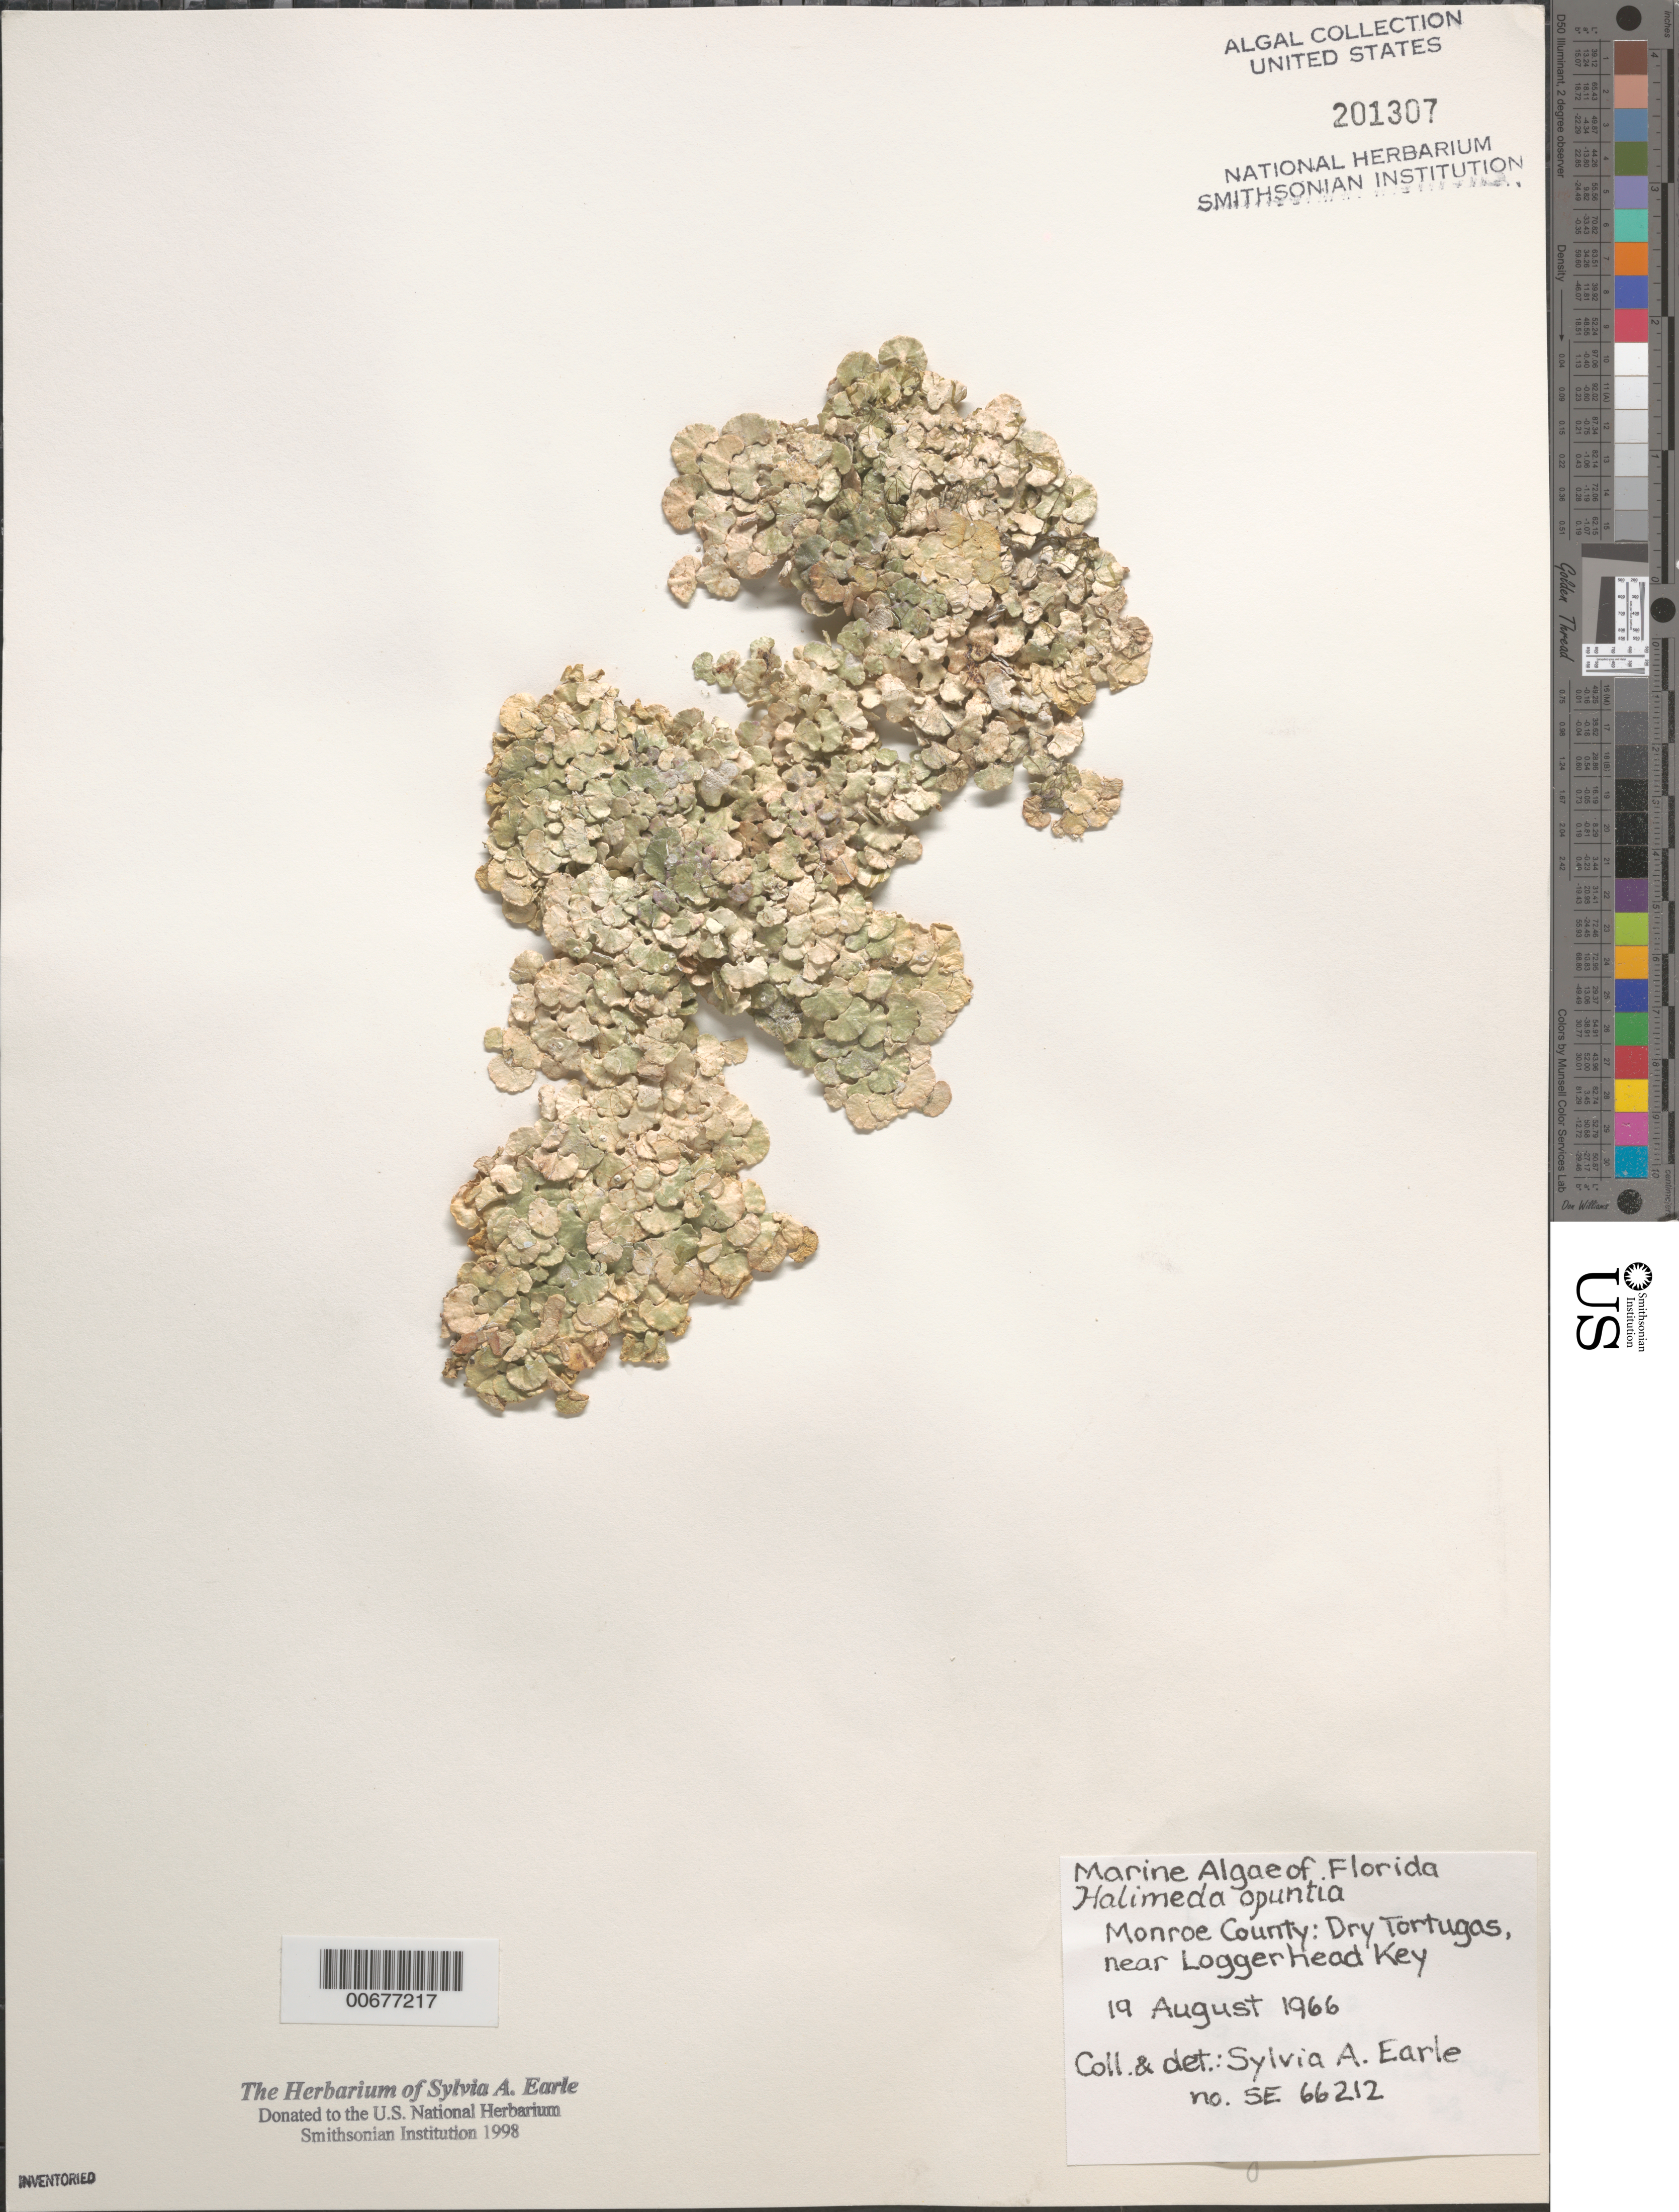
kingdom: Plantae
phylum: Chlorophyta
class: Ulvophyceae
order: Bryopsidales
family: Halimedaceae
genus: Halimeda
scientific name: Halimeda opuntia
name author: (L.) J.V.Lamouroux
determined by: Earle, S. A.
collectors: S. A. Earle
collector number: SE 66212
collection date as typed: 19 Aug 1966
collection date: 1966-08-19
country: United States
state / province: Florida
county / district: Monroe County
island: Loggerhead Key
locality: Near Loggerhead Key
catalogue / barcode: US 201307